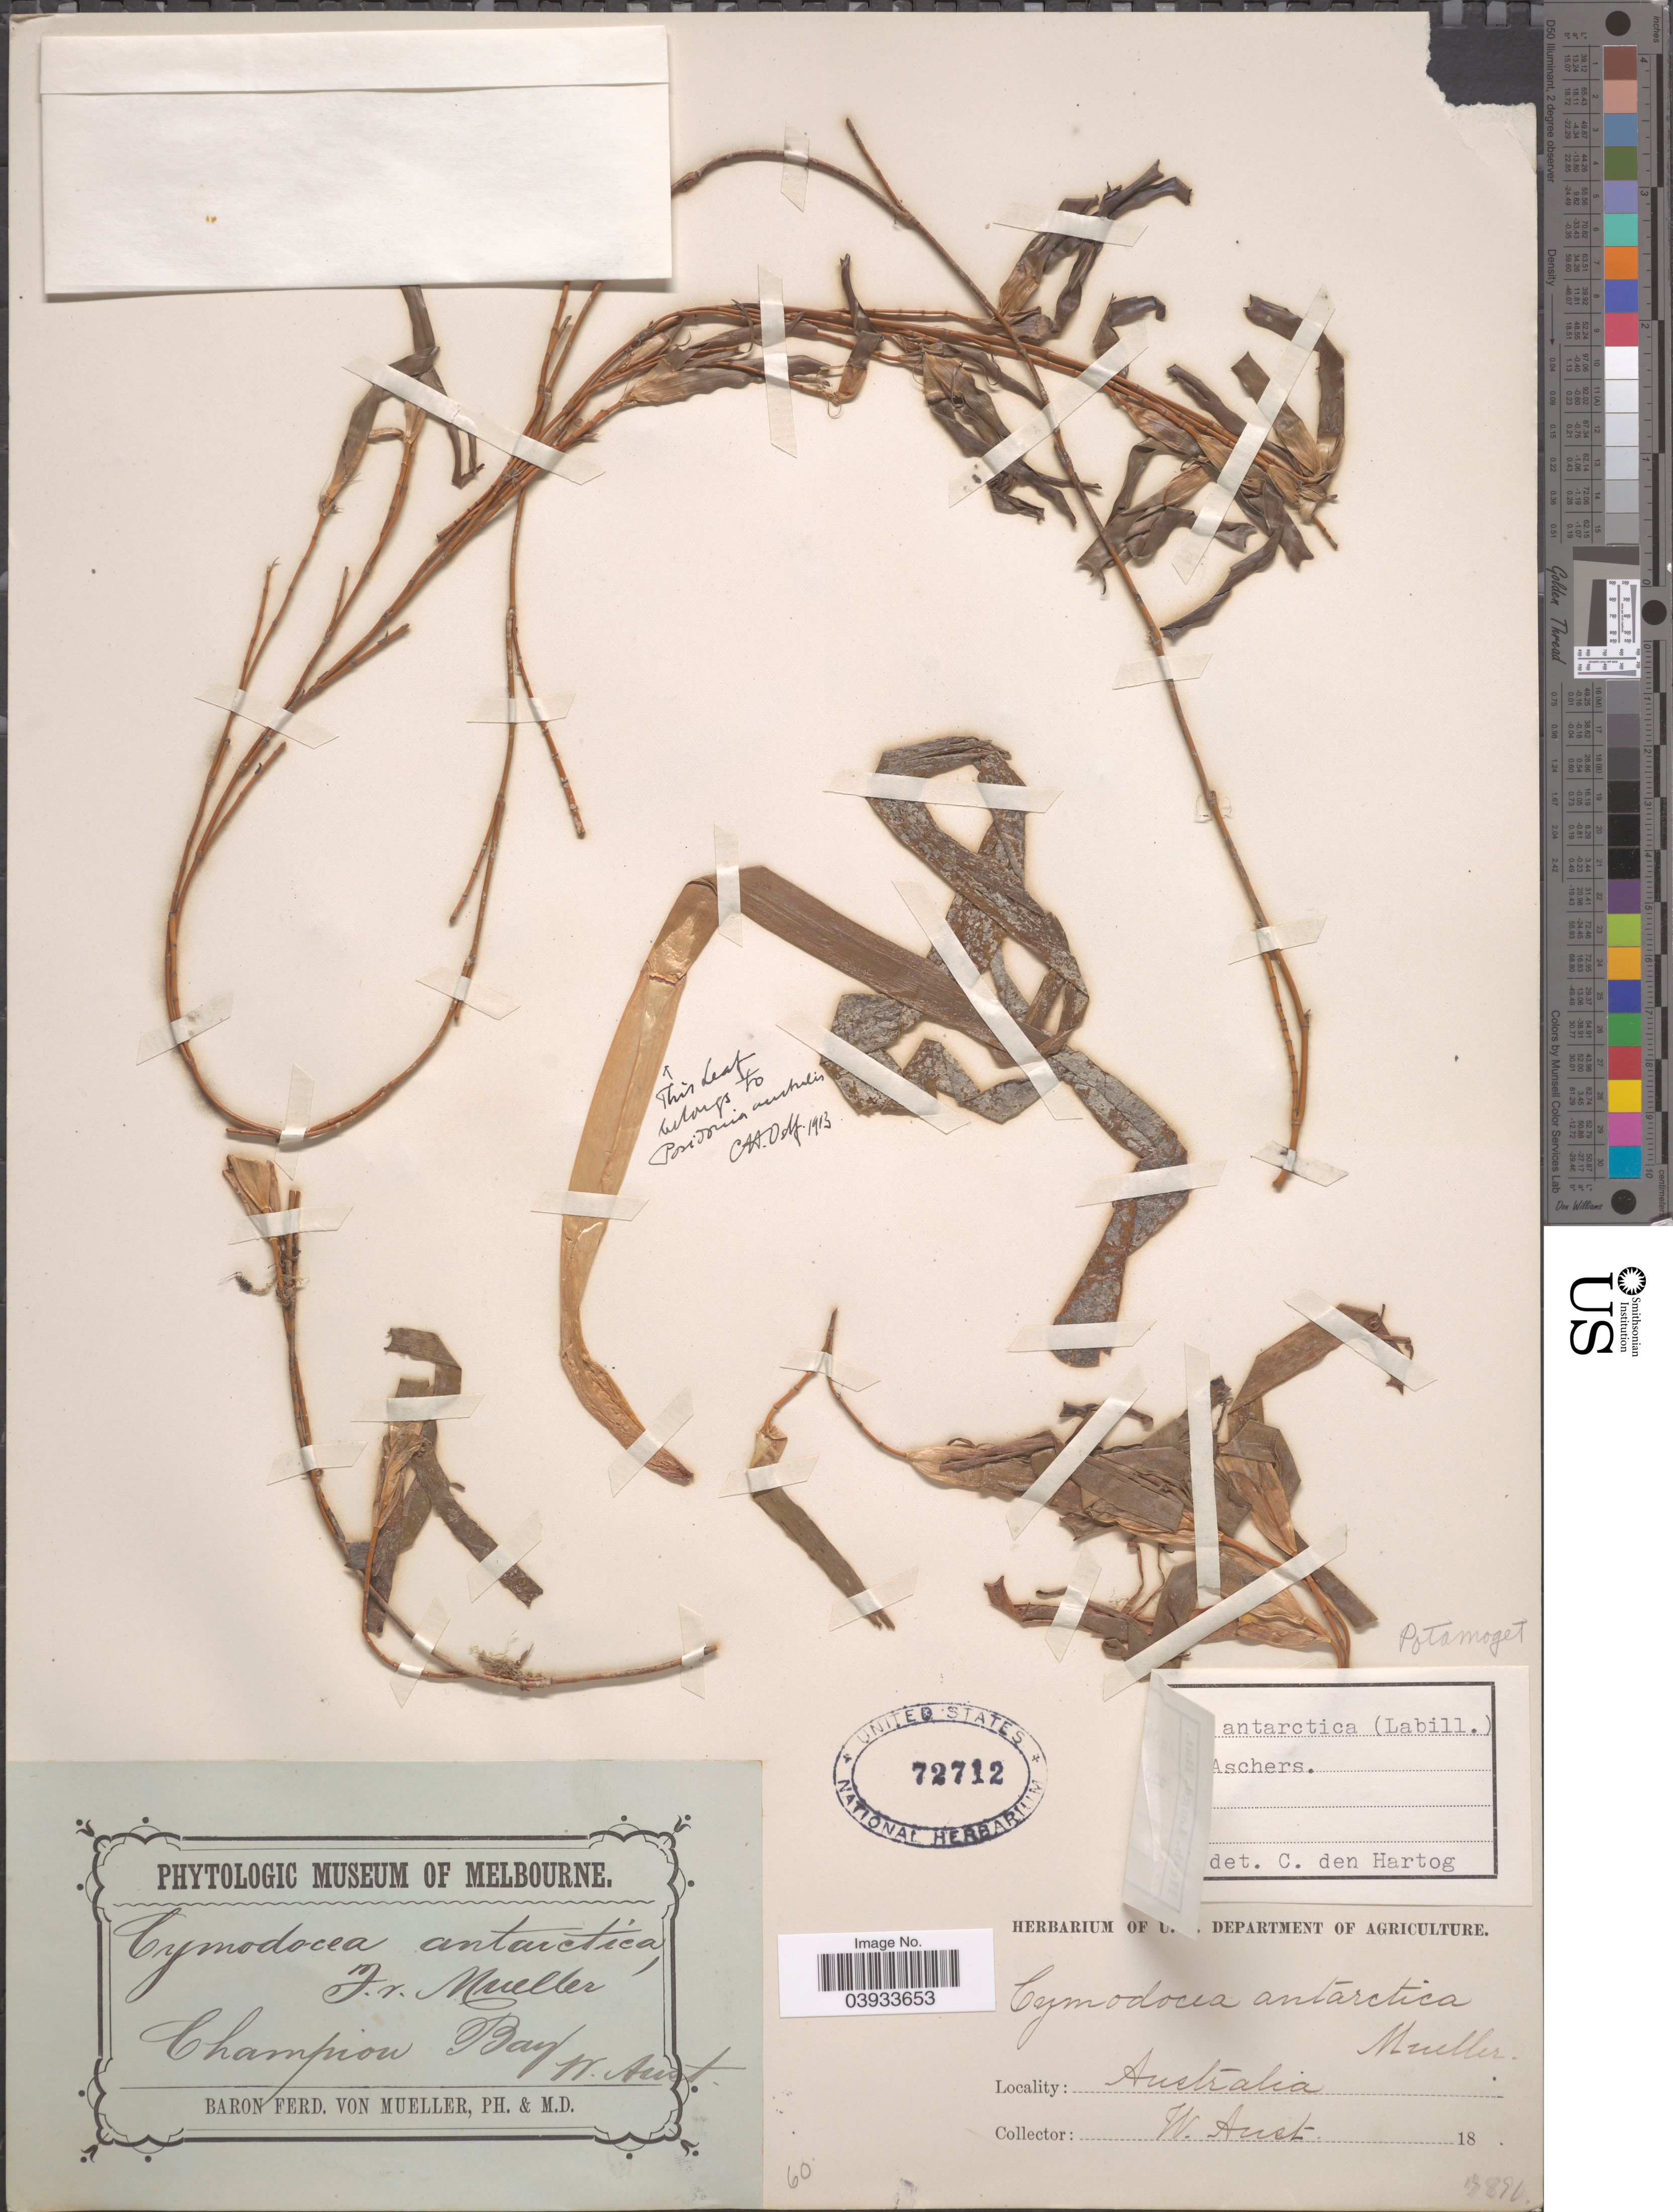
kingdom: Plantae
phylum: Tracheophyta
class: Liliopsida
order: Alismatales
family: Cymodoceaceae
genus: Amphibolis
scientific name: Amphibolis antarctica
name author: (Labill.) Asch.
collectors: B. von Mueller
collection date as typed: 18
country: Australia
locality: Champion Bay.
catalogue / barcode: US 72712